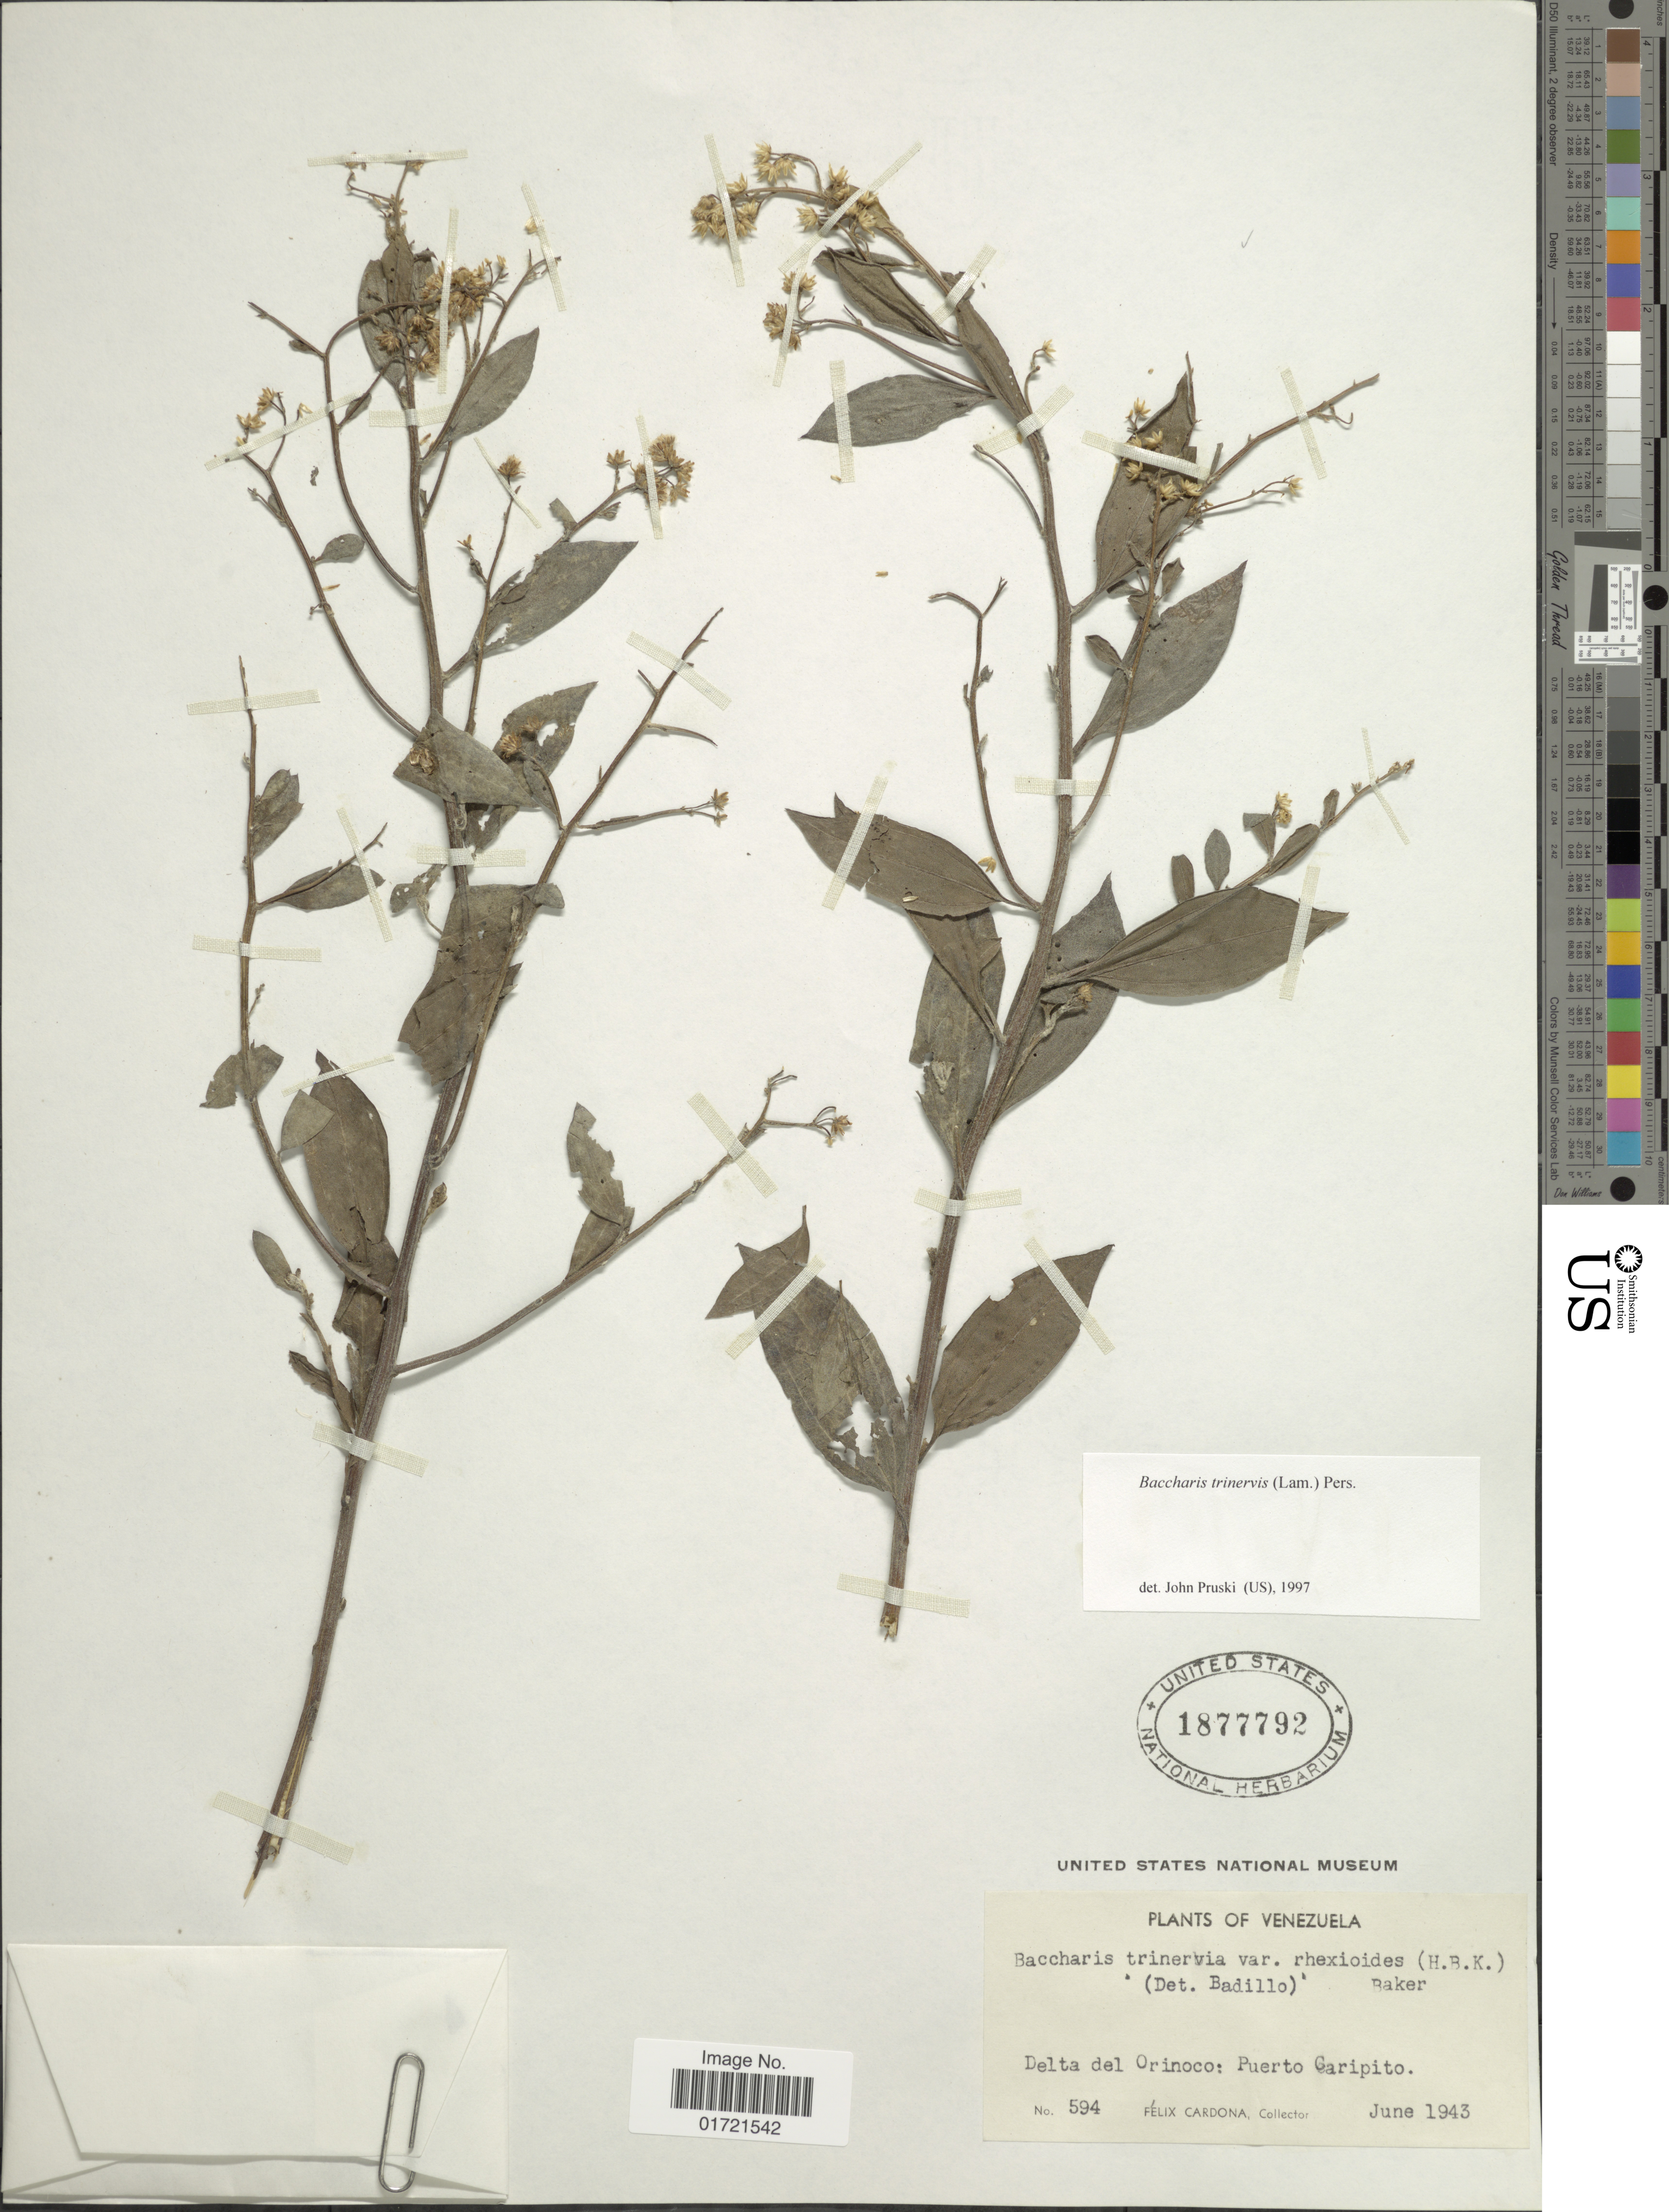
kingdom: Plantae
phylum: Tracheophyta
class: Magnoliopsida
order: Asterales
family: Asteraceae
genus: Baccharis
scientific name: Baccharis trinervis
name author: (Lam.) Pers.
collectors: F. Cardona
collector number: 594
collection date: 1943-06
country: Venezuela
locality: Delta del Orinoco: Puerto Garipito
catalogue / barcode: US 1877792